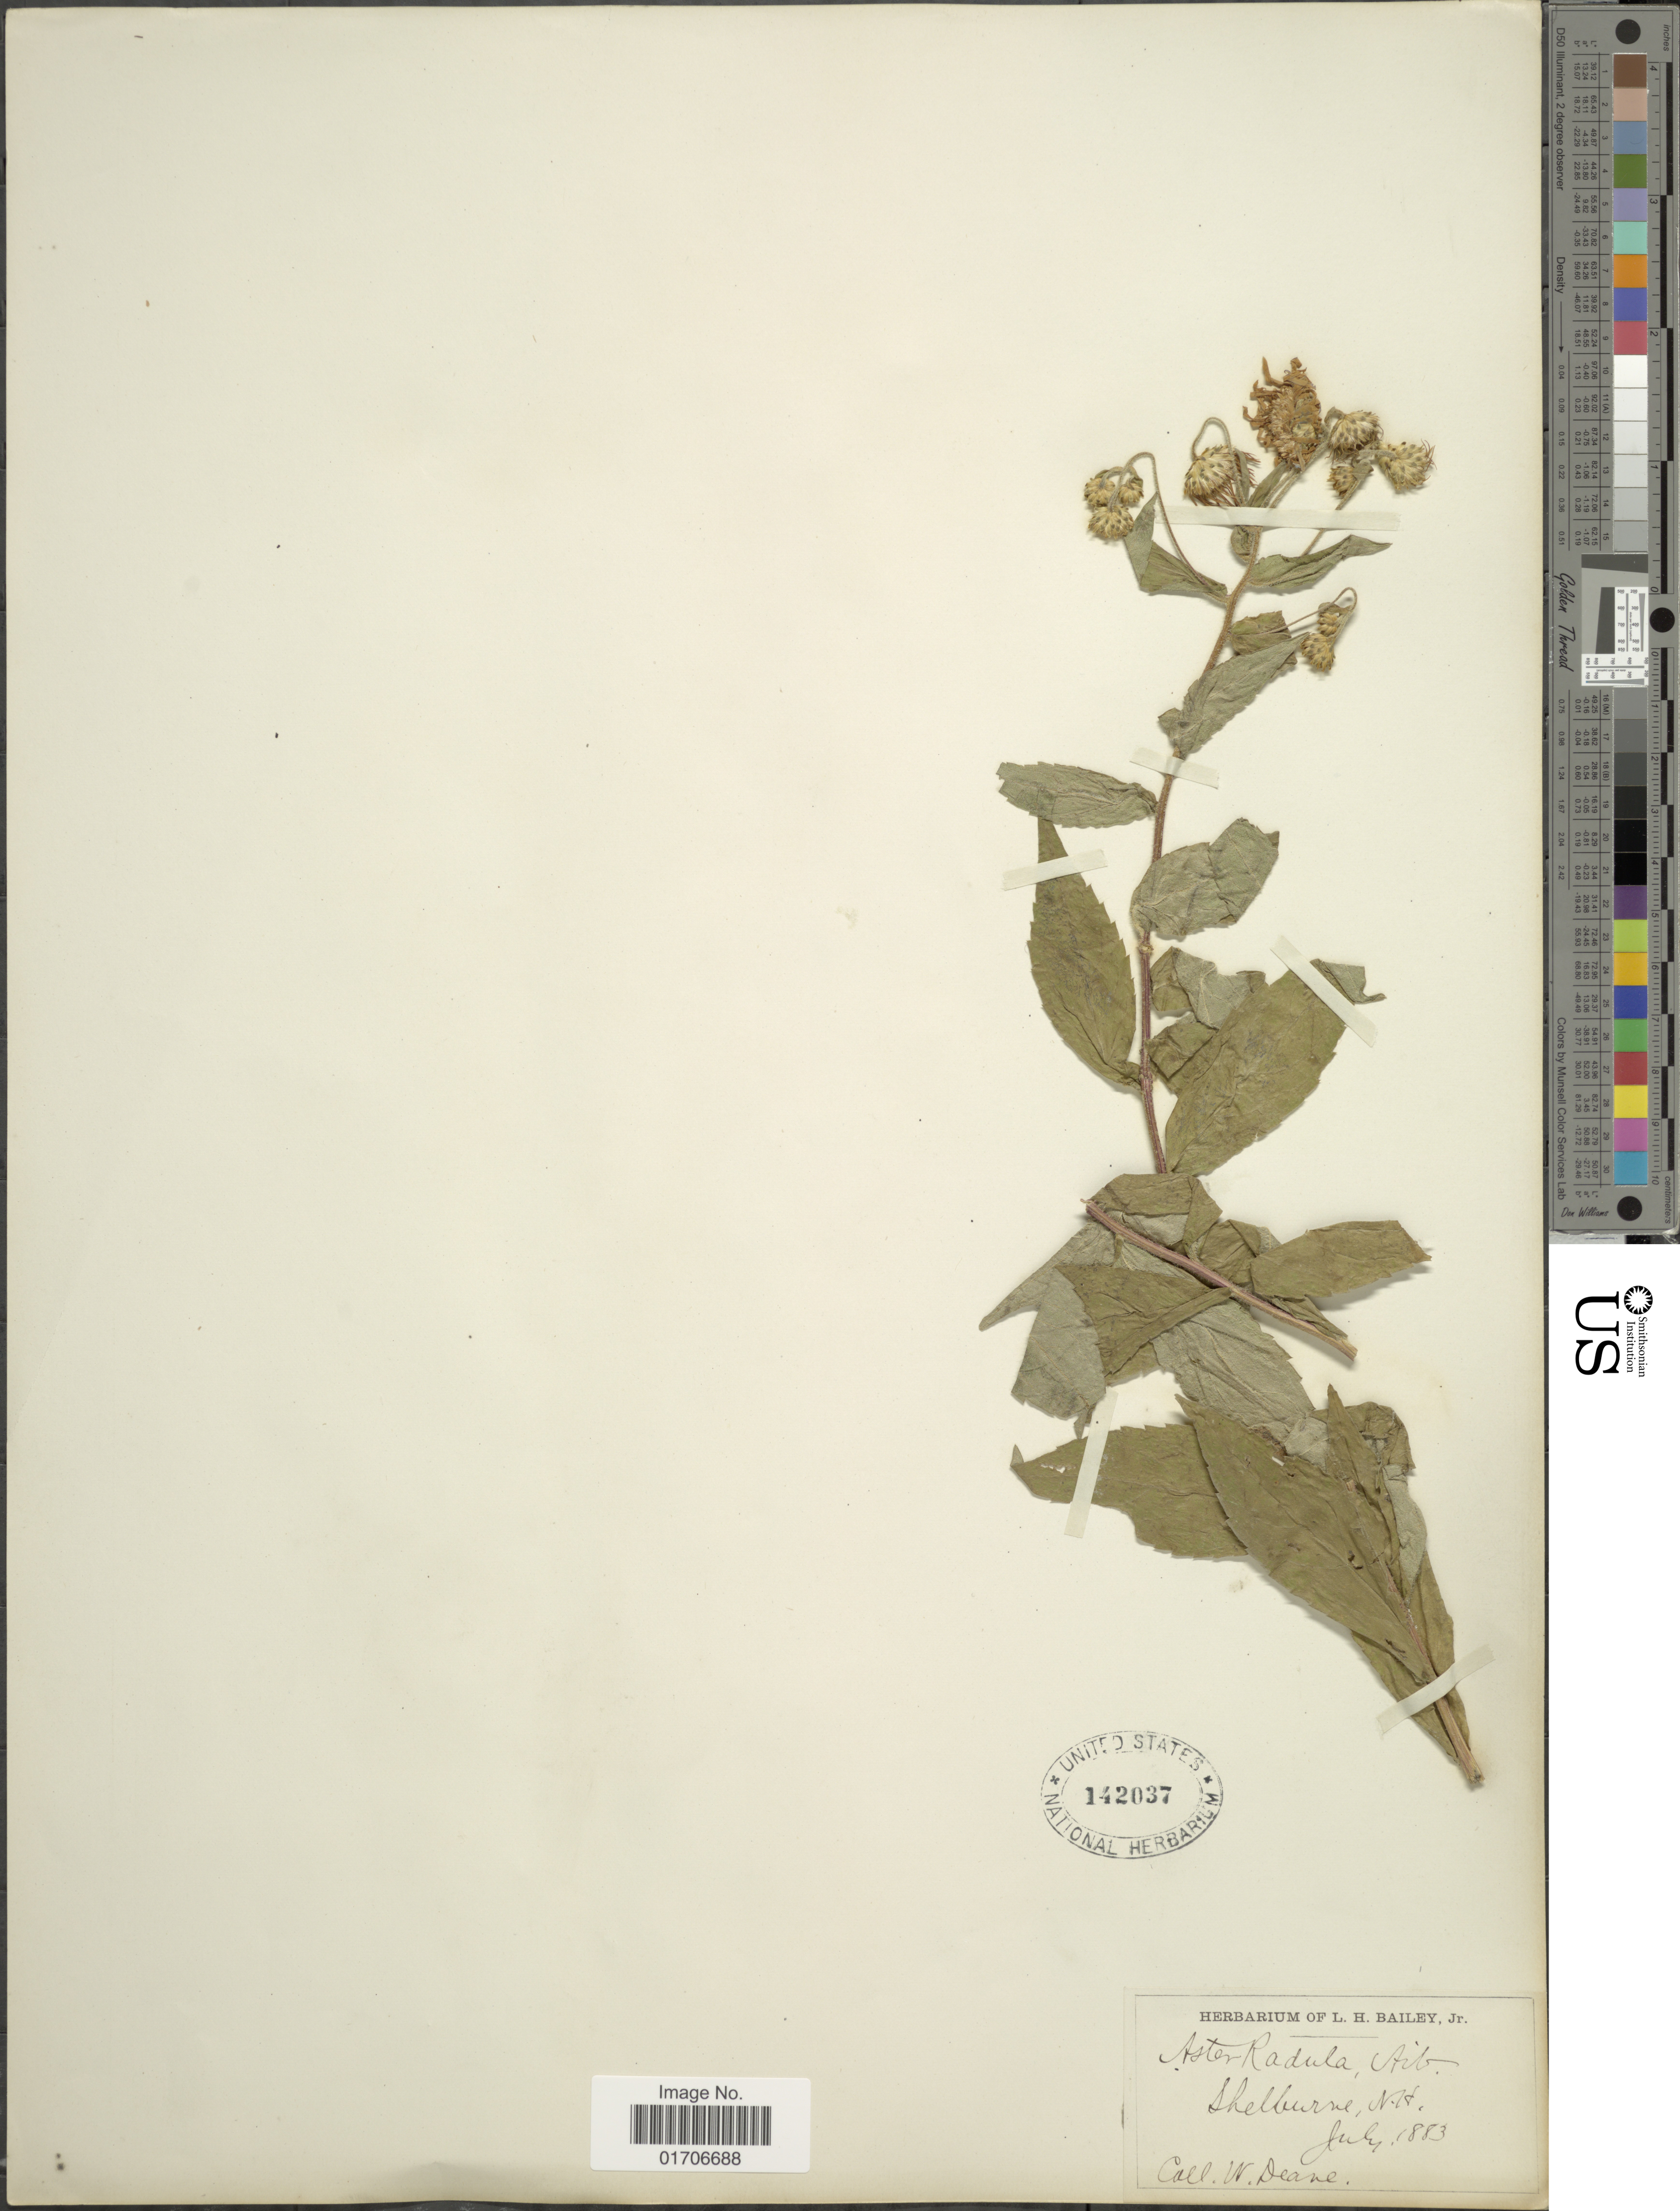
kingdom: Plantae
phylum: Tracheophyta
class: Magnoliopsida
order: Asterales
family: Asteraceae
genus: Eurybia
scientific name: Eurybia radula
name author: (Aiton) G.L. Nesom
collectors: W. Deane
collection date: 1883-07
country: United States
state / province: New Hampshire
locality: Shelburne, N.H.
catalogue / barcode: US 142037